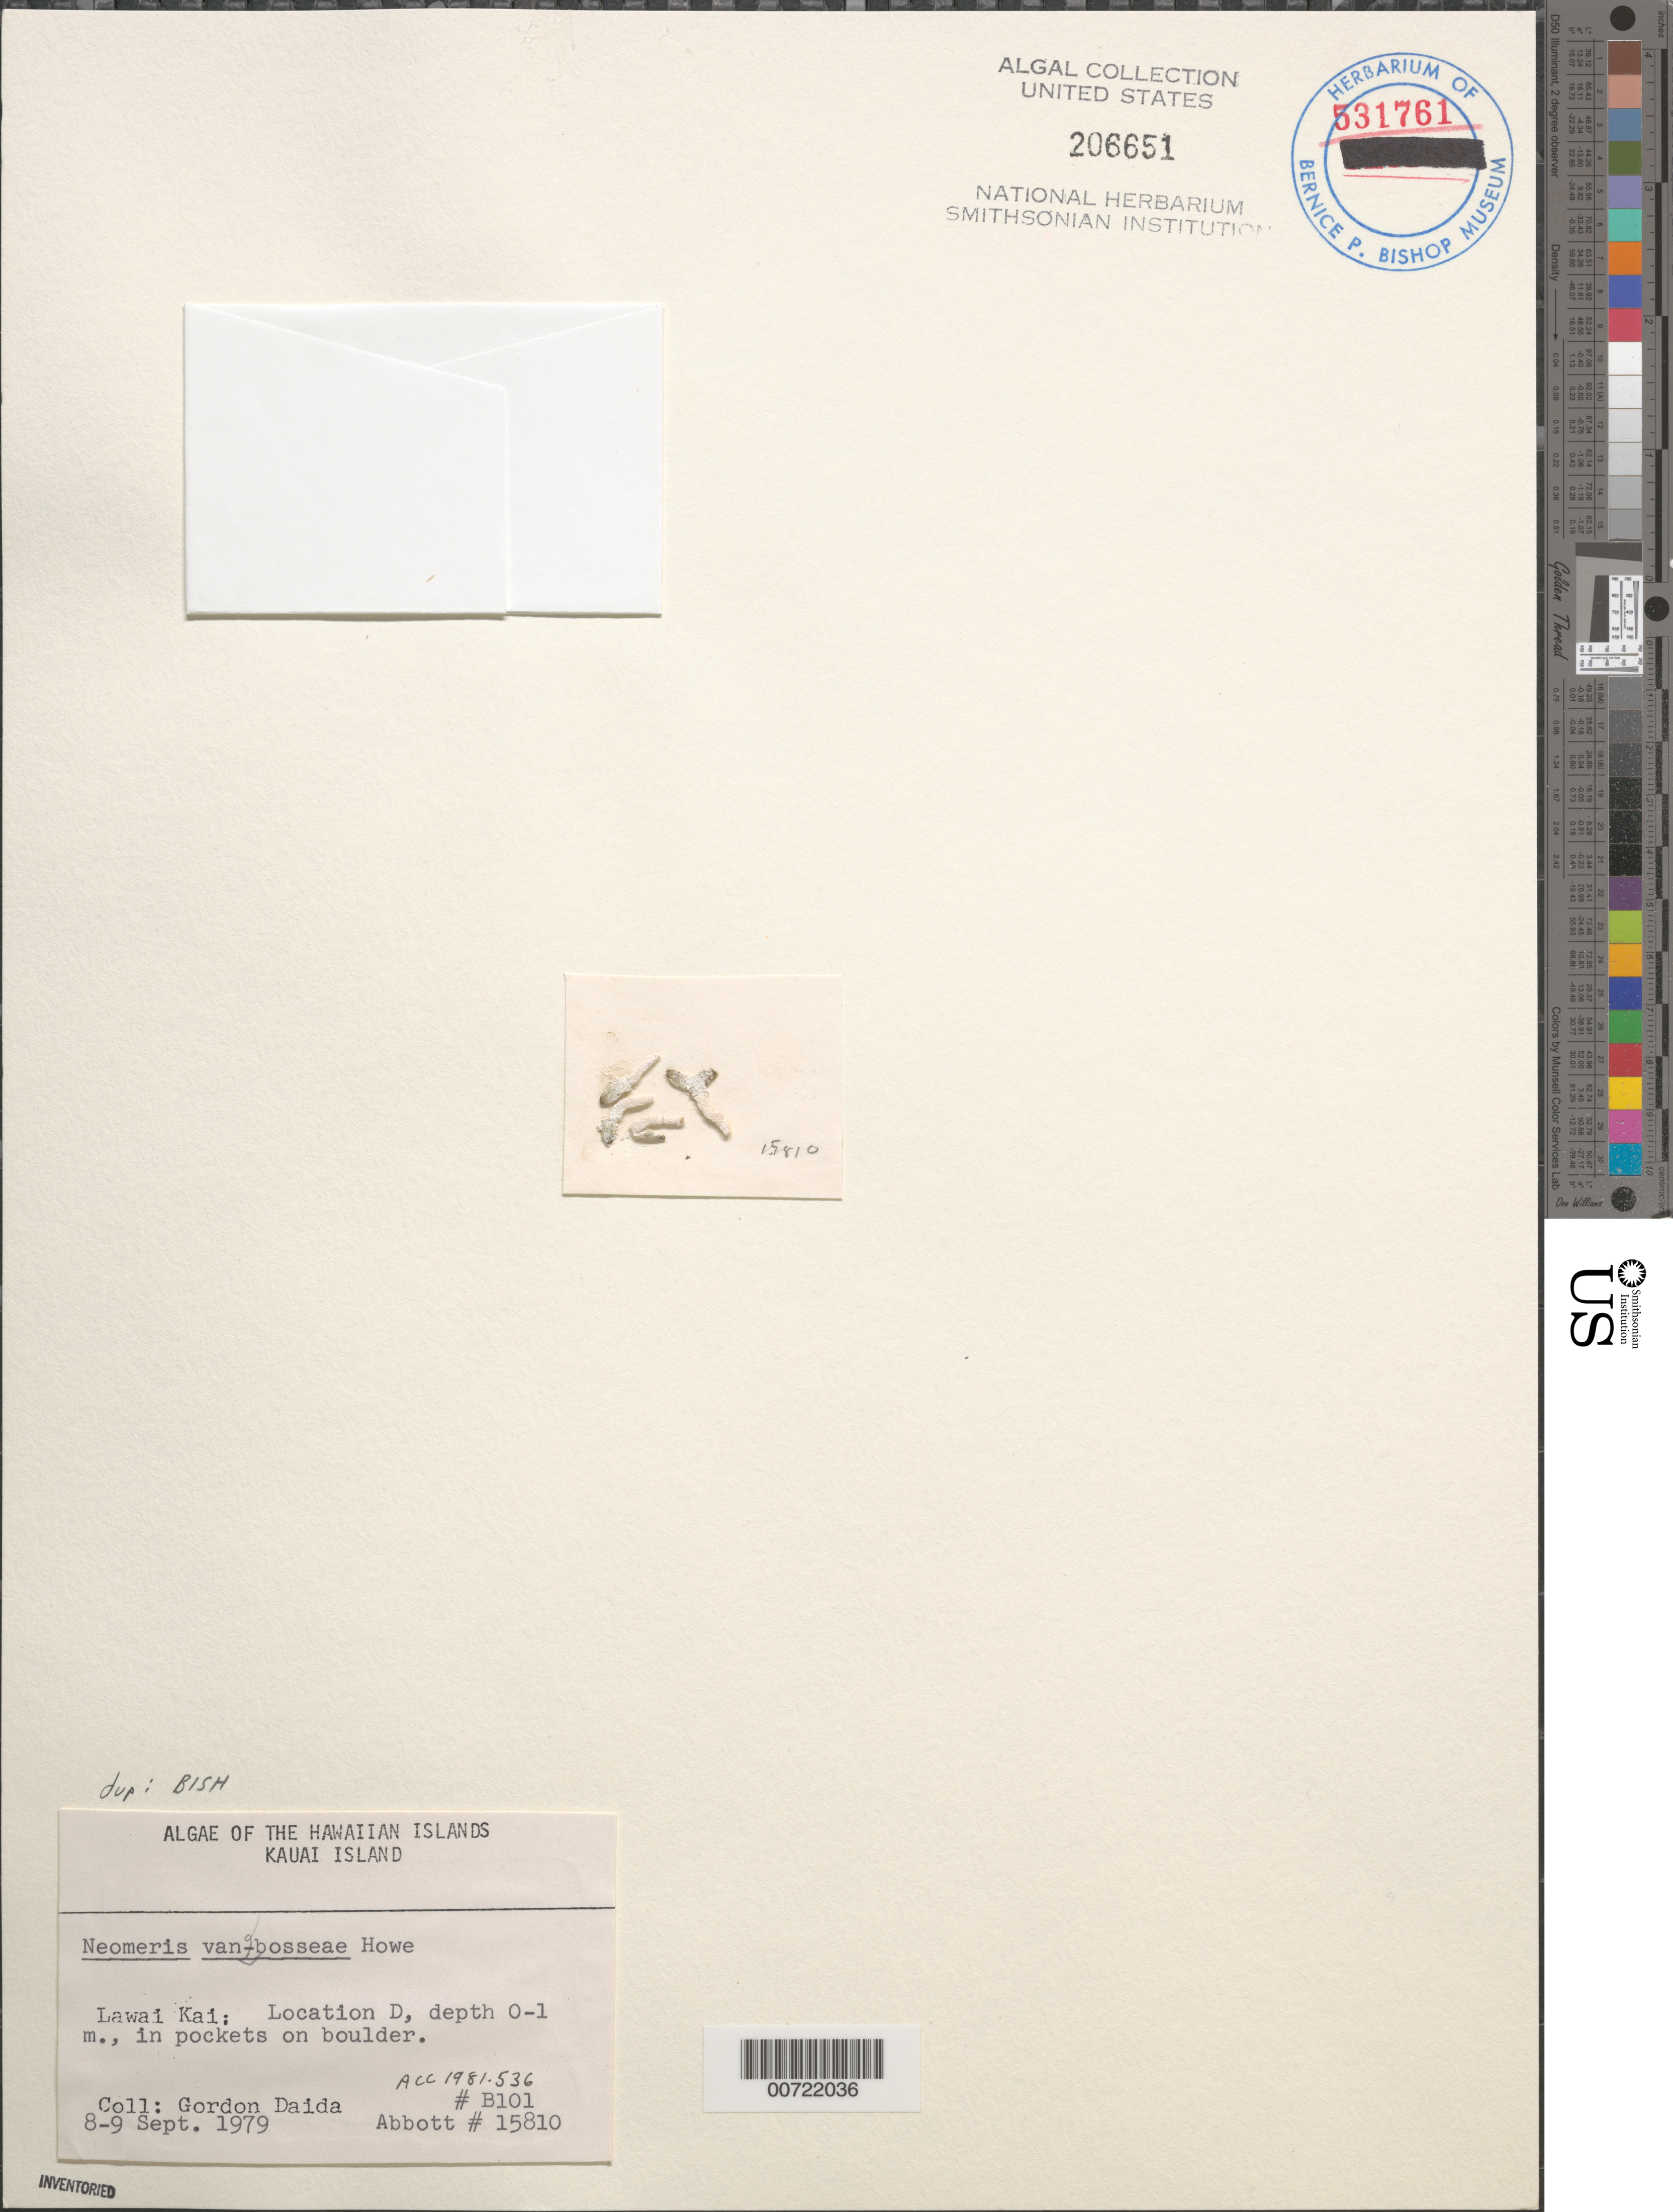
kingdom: Plantae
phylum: Chlorophyta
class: Ulvophyceae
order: Dasycladales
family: Dasycladaceae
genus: Neomeris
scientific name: Neomeris vanbosseae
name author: M. Howe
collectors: G. Daida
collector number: B101 & IAA 15810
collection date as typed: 08 Sep 1979 to 09 Sep 1979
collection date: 1979-09-08/1979-09-09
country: United States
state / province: Hawaii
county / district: Kaui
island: Kaua'i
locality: Lawai Kai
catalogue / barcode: US 206651